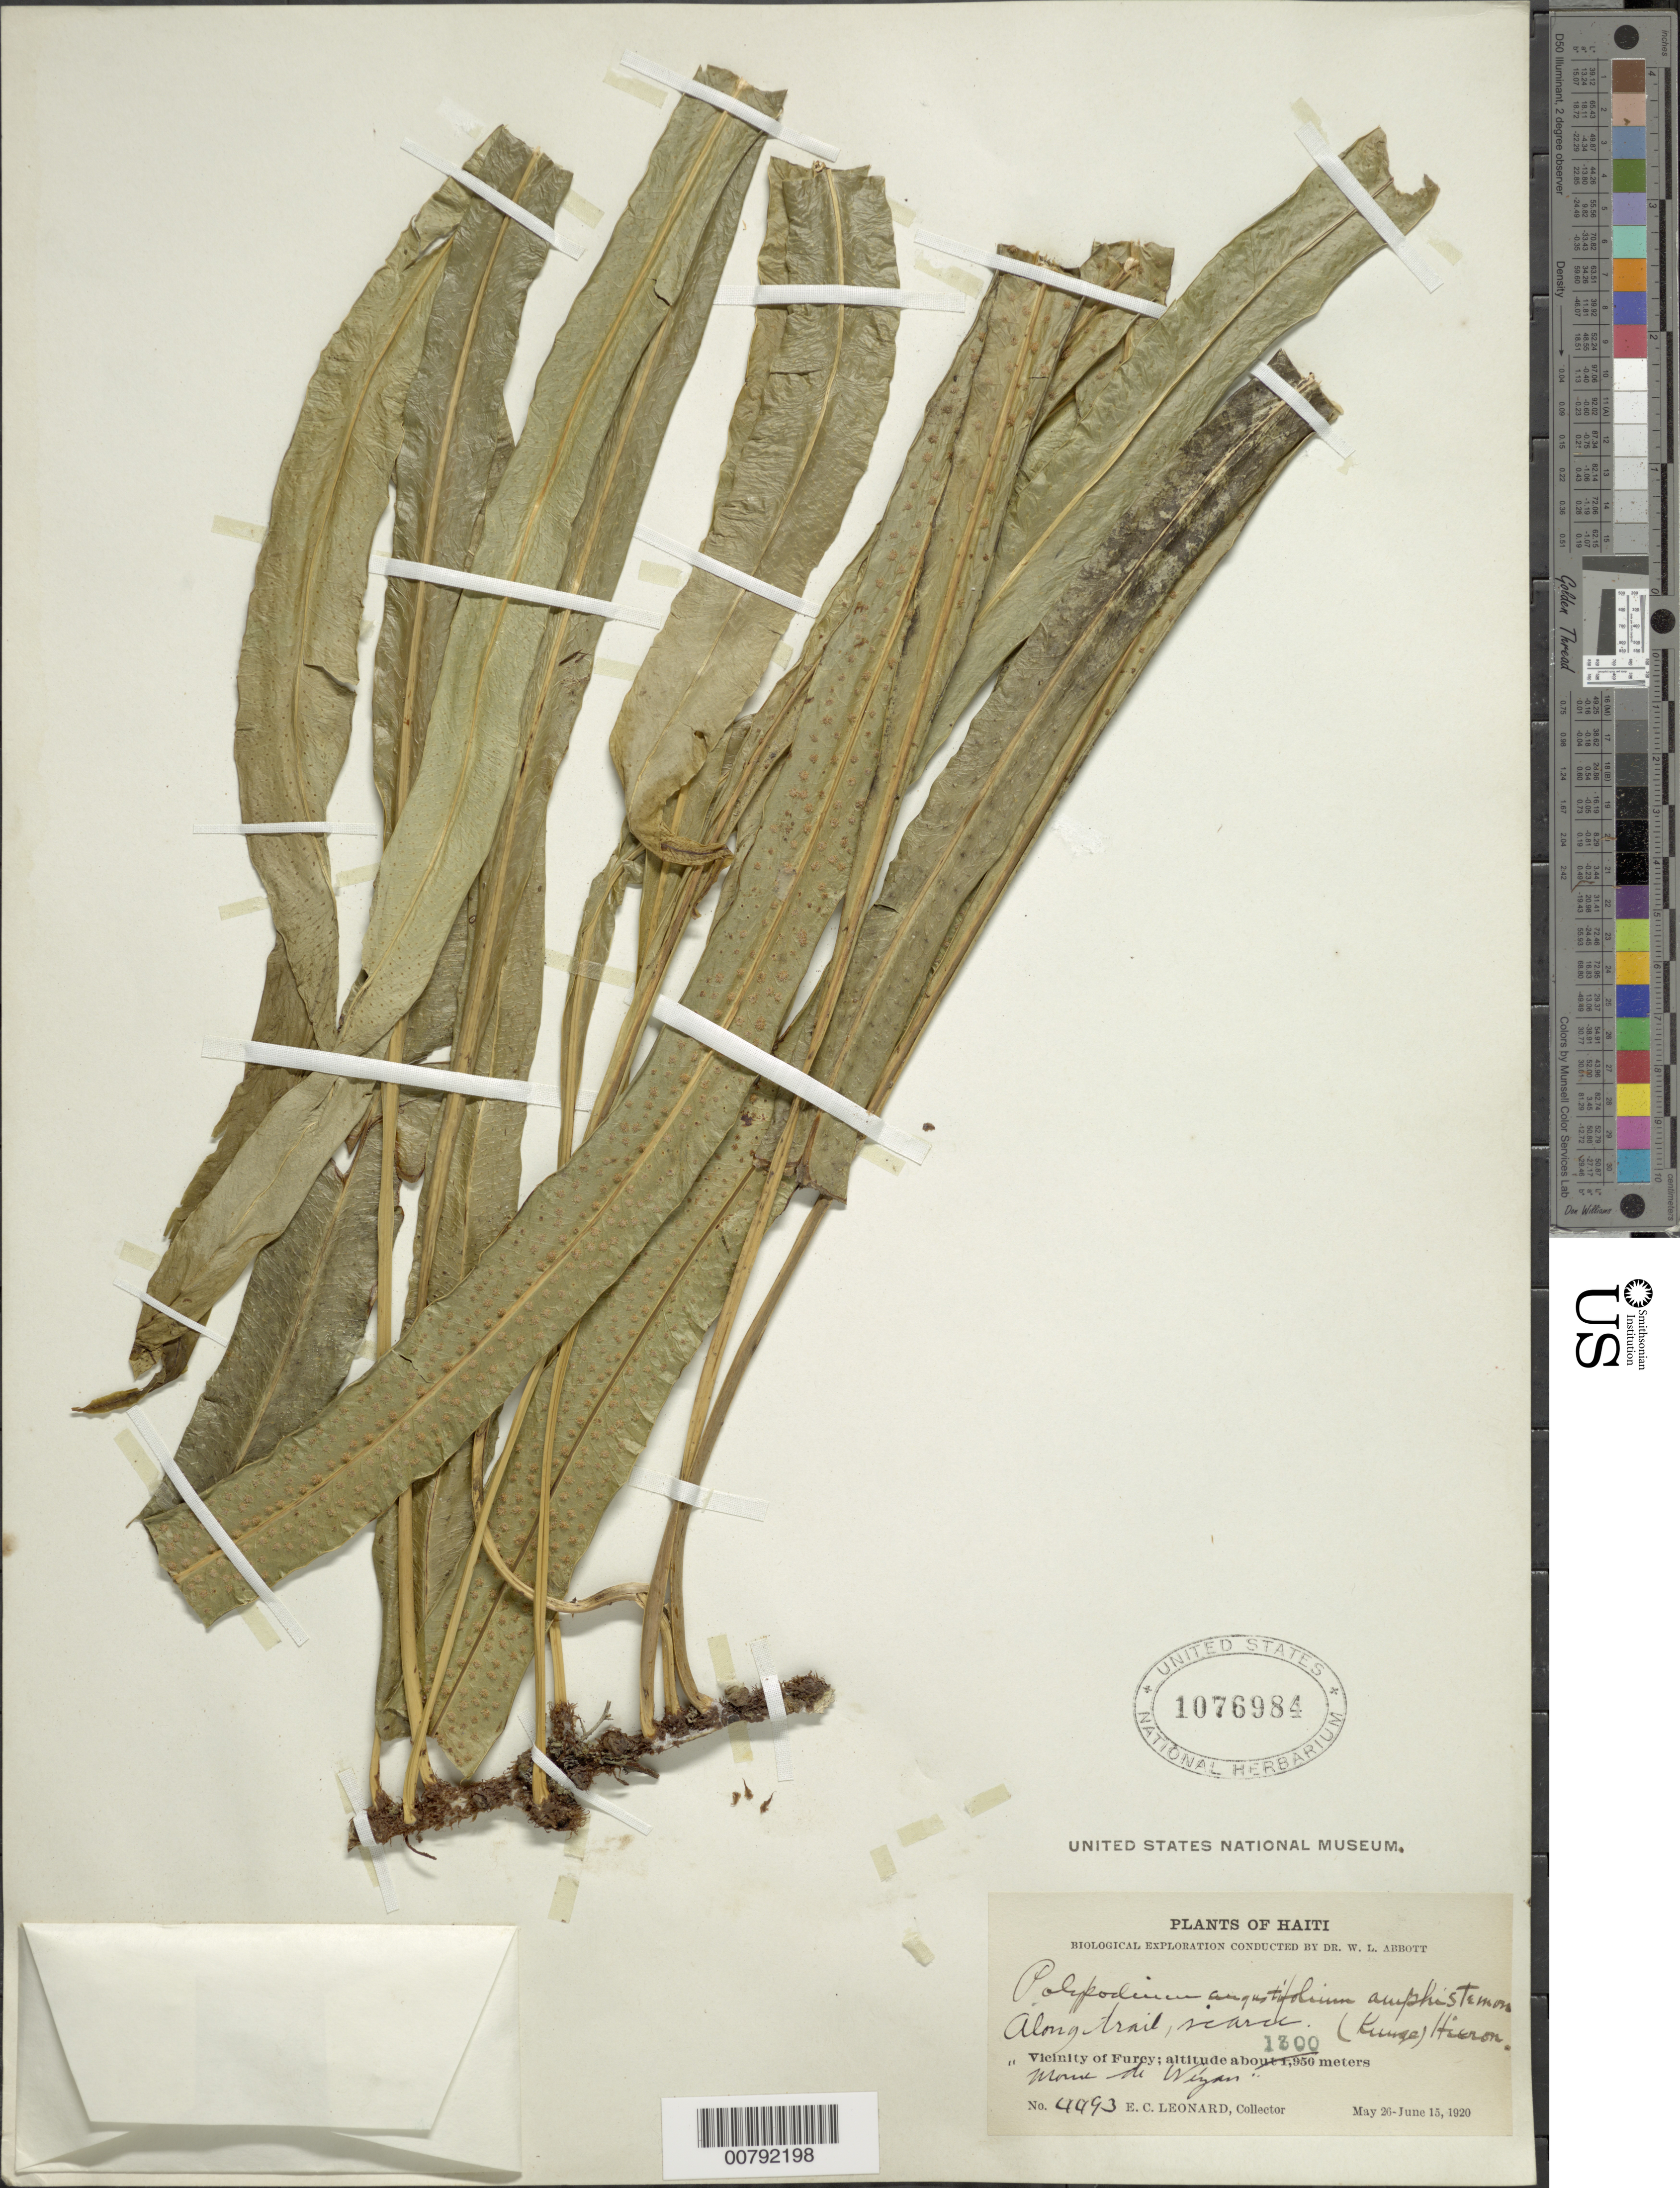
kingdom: Plantae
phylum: Tracheophyta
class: Polypodiopsida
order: Polypodiales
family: Polypodiaceae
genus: Campyloneurum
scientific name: Campyloneurum amphostenon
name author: (Kunze ex Klotzsch) Fée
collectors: E. C. Leonard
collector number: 4493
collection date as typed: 26 May 1920 15 Jun 1920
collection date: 1920-05-26/1920-06-15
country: Haiti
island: Hispaniola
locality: Furcy, Morne de Weyan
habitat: Along trail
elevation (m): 1300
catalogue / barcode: US 1076984